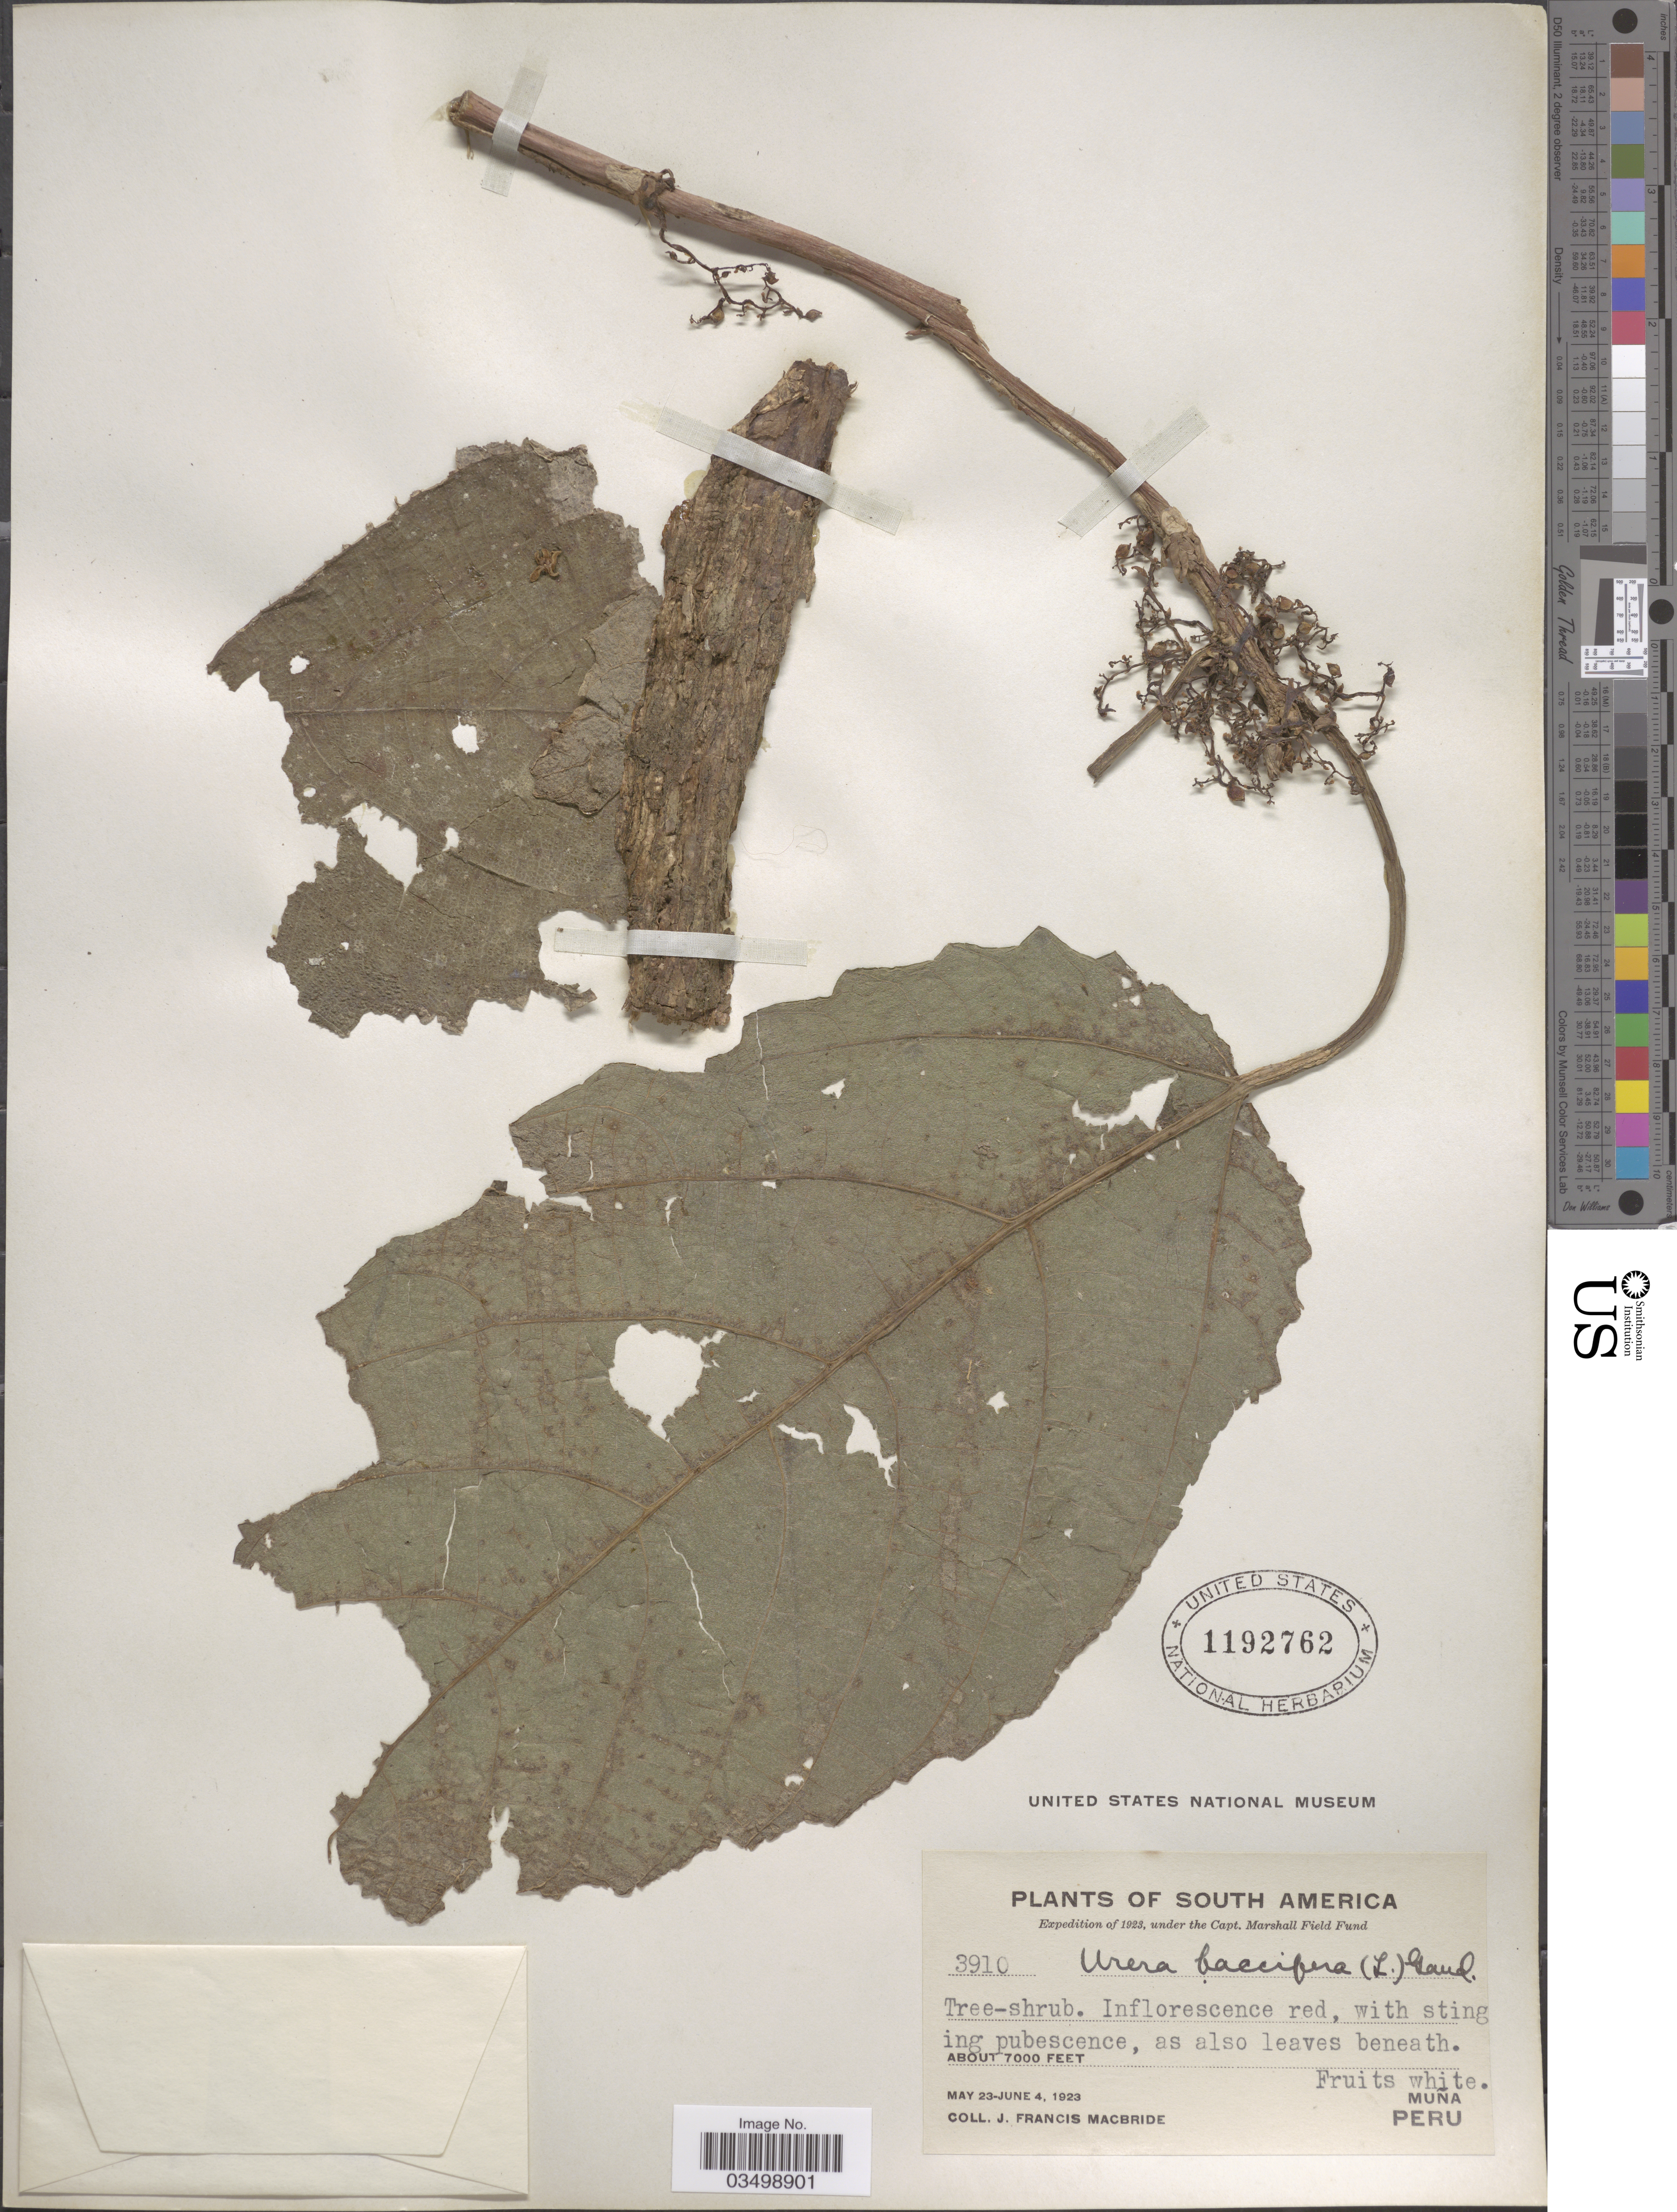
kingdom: Plantae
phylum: Tracheophyta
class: Magnoliopsida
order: Rosales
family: Urticaceae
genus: Urera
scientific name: Urera baccifera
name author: (L.) Gaudich. ex Wedd.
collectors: J. F. Macbride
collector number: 3910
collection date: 1923-05-23/1923-06-04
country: Peru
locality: Muña.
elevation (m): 2134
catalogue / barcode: US 1192762